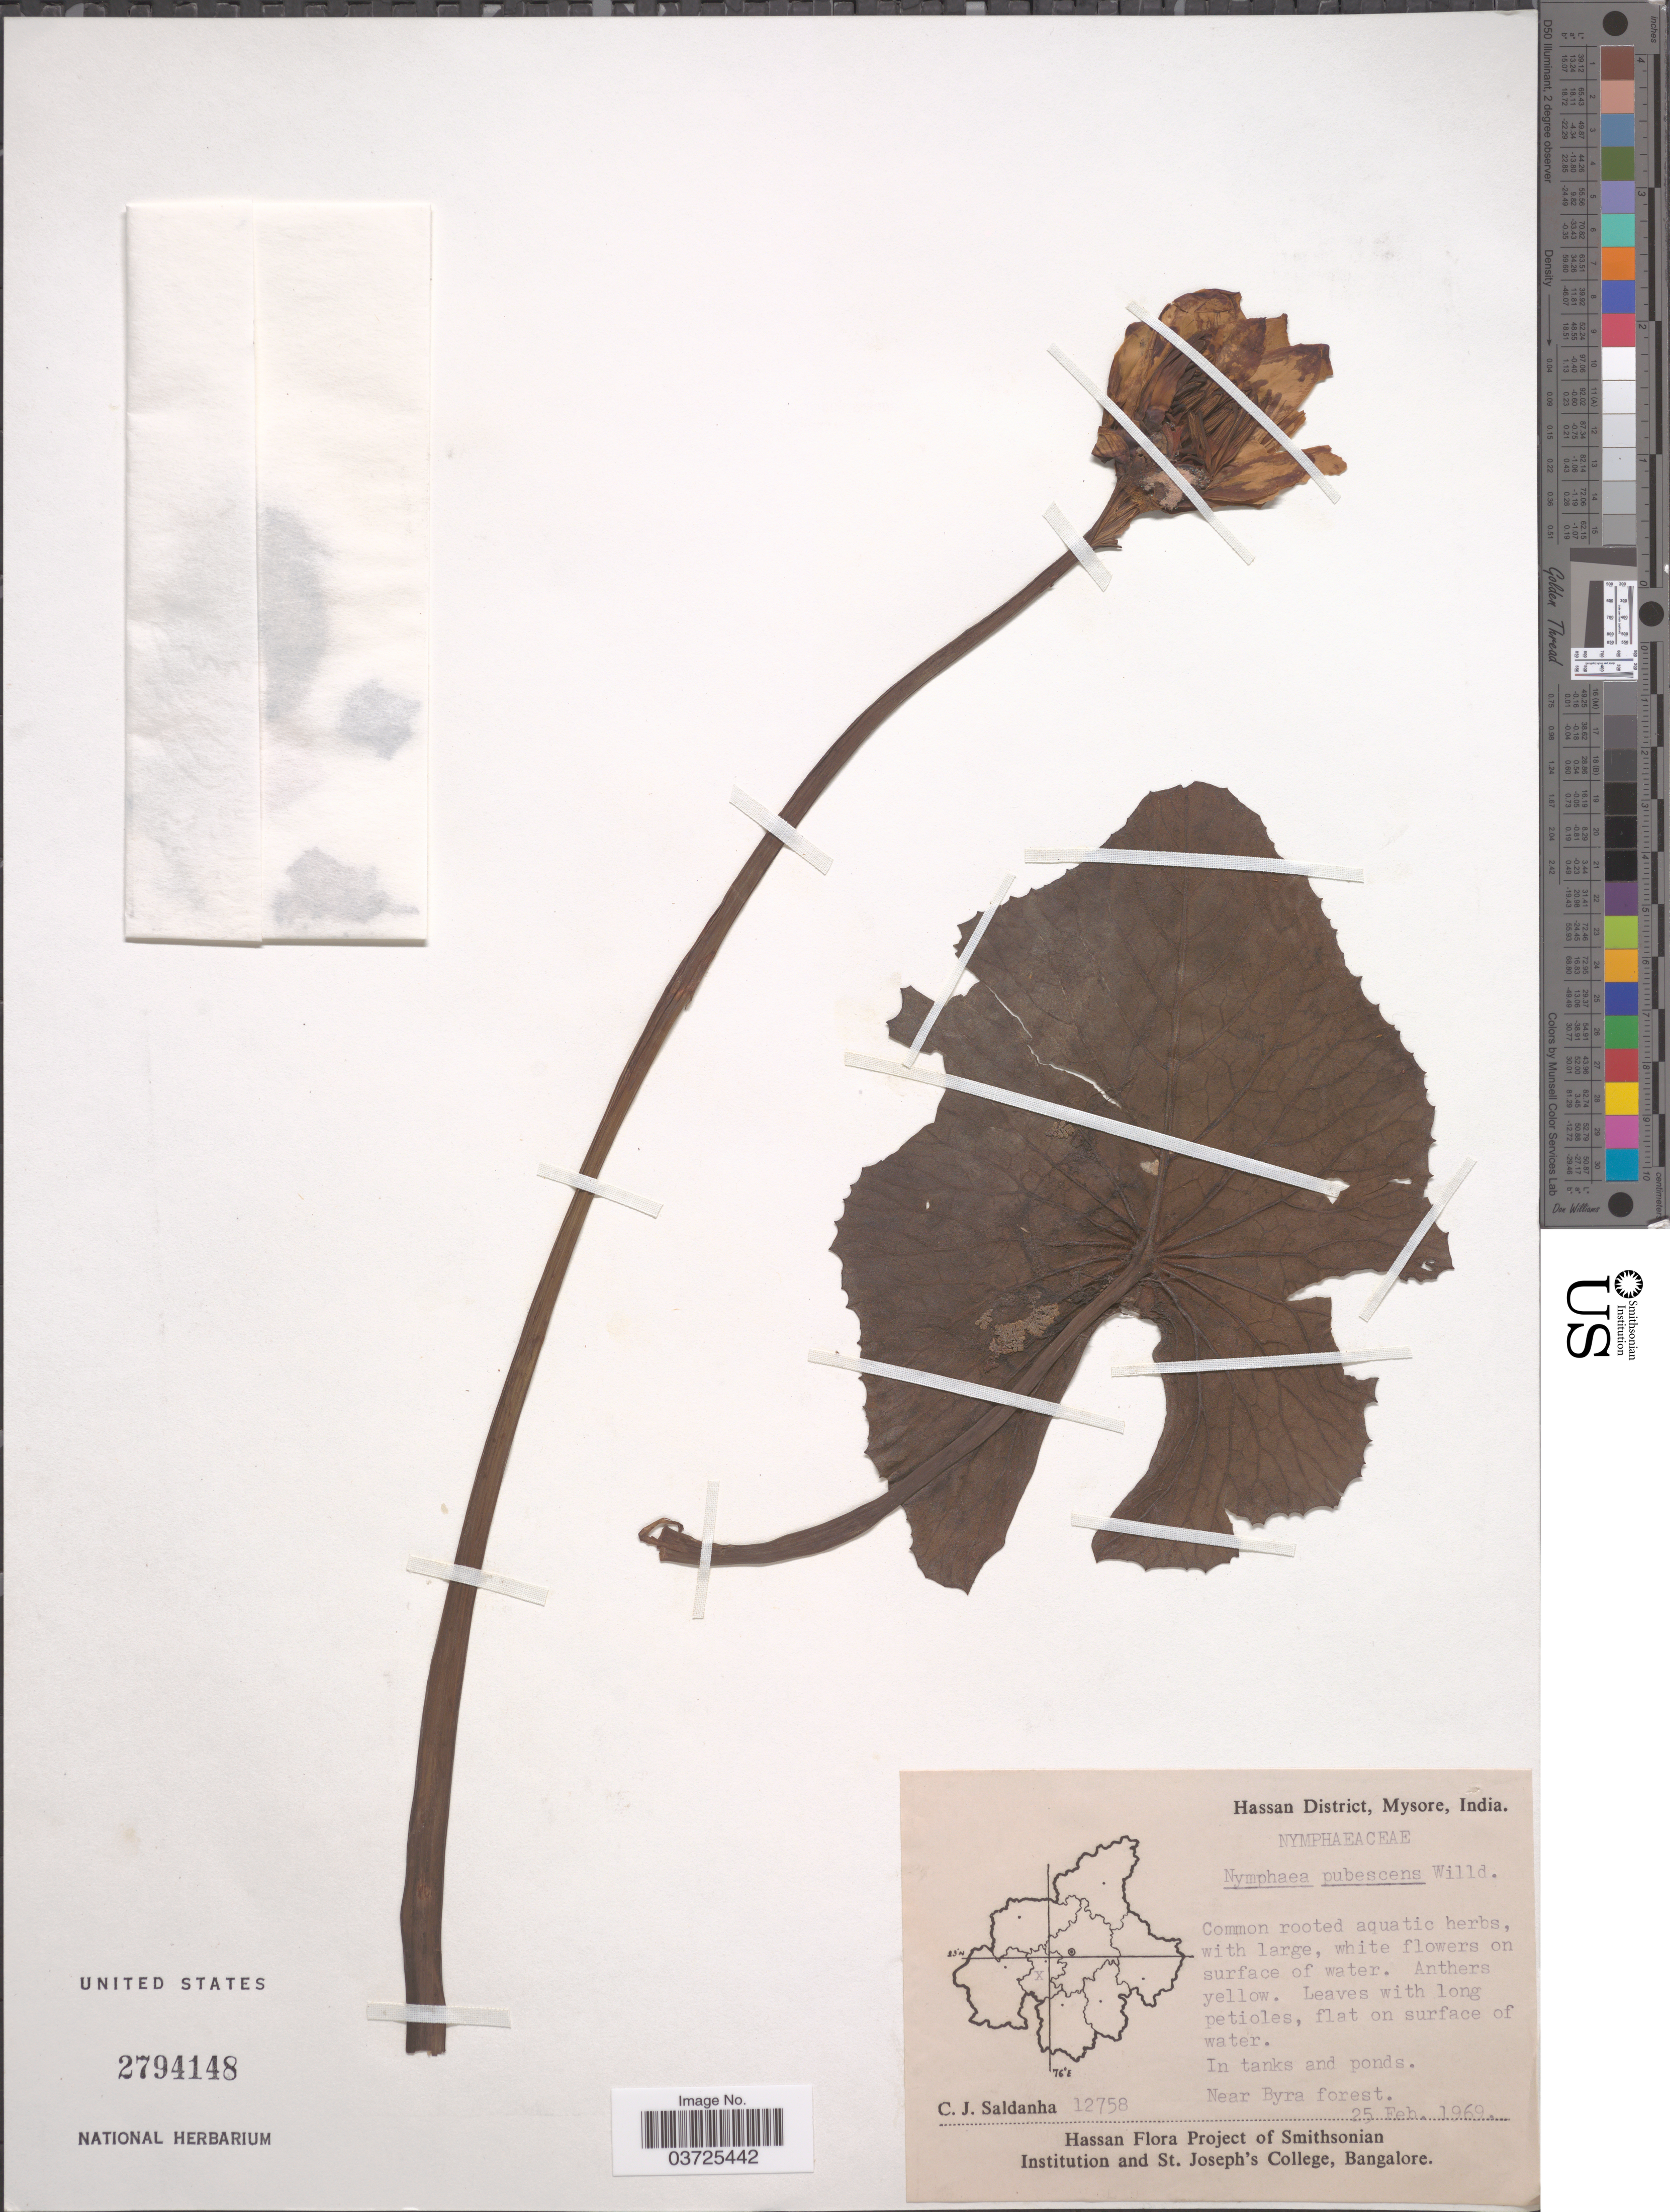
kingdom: Plantae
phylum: Tracheophyta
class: Magnoliopsida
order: Nymphaeales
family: Nymphaeaceae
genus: Nymphaea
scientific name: Nymphaea pubescens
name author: Willd.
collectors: C. J. Saldanha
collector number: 12758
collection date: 1969-02-25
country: India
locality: Hassan District, Mysore. near Byra forest.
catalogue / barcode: US 2794148